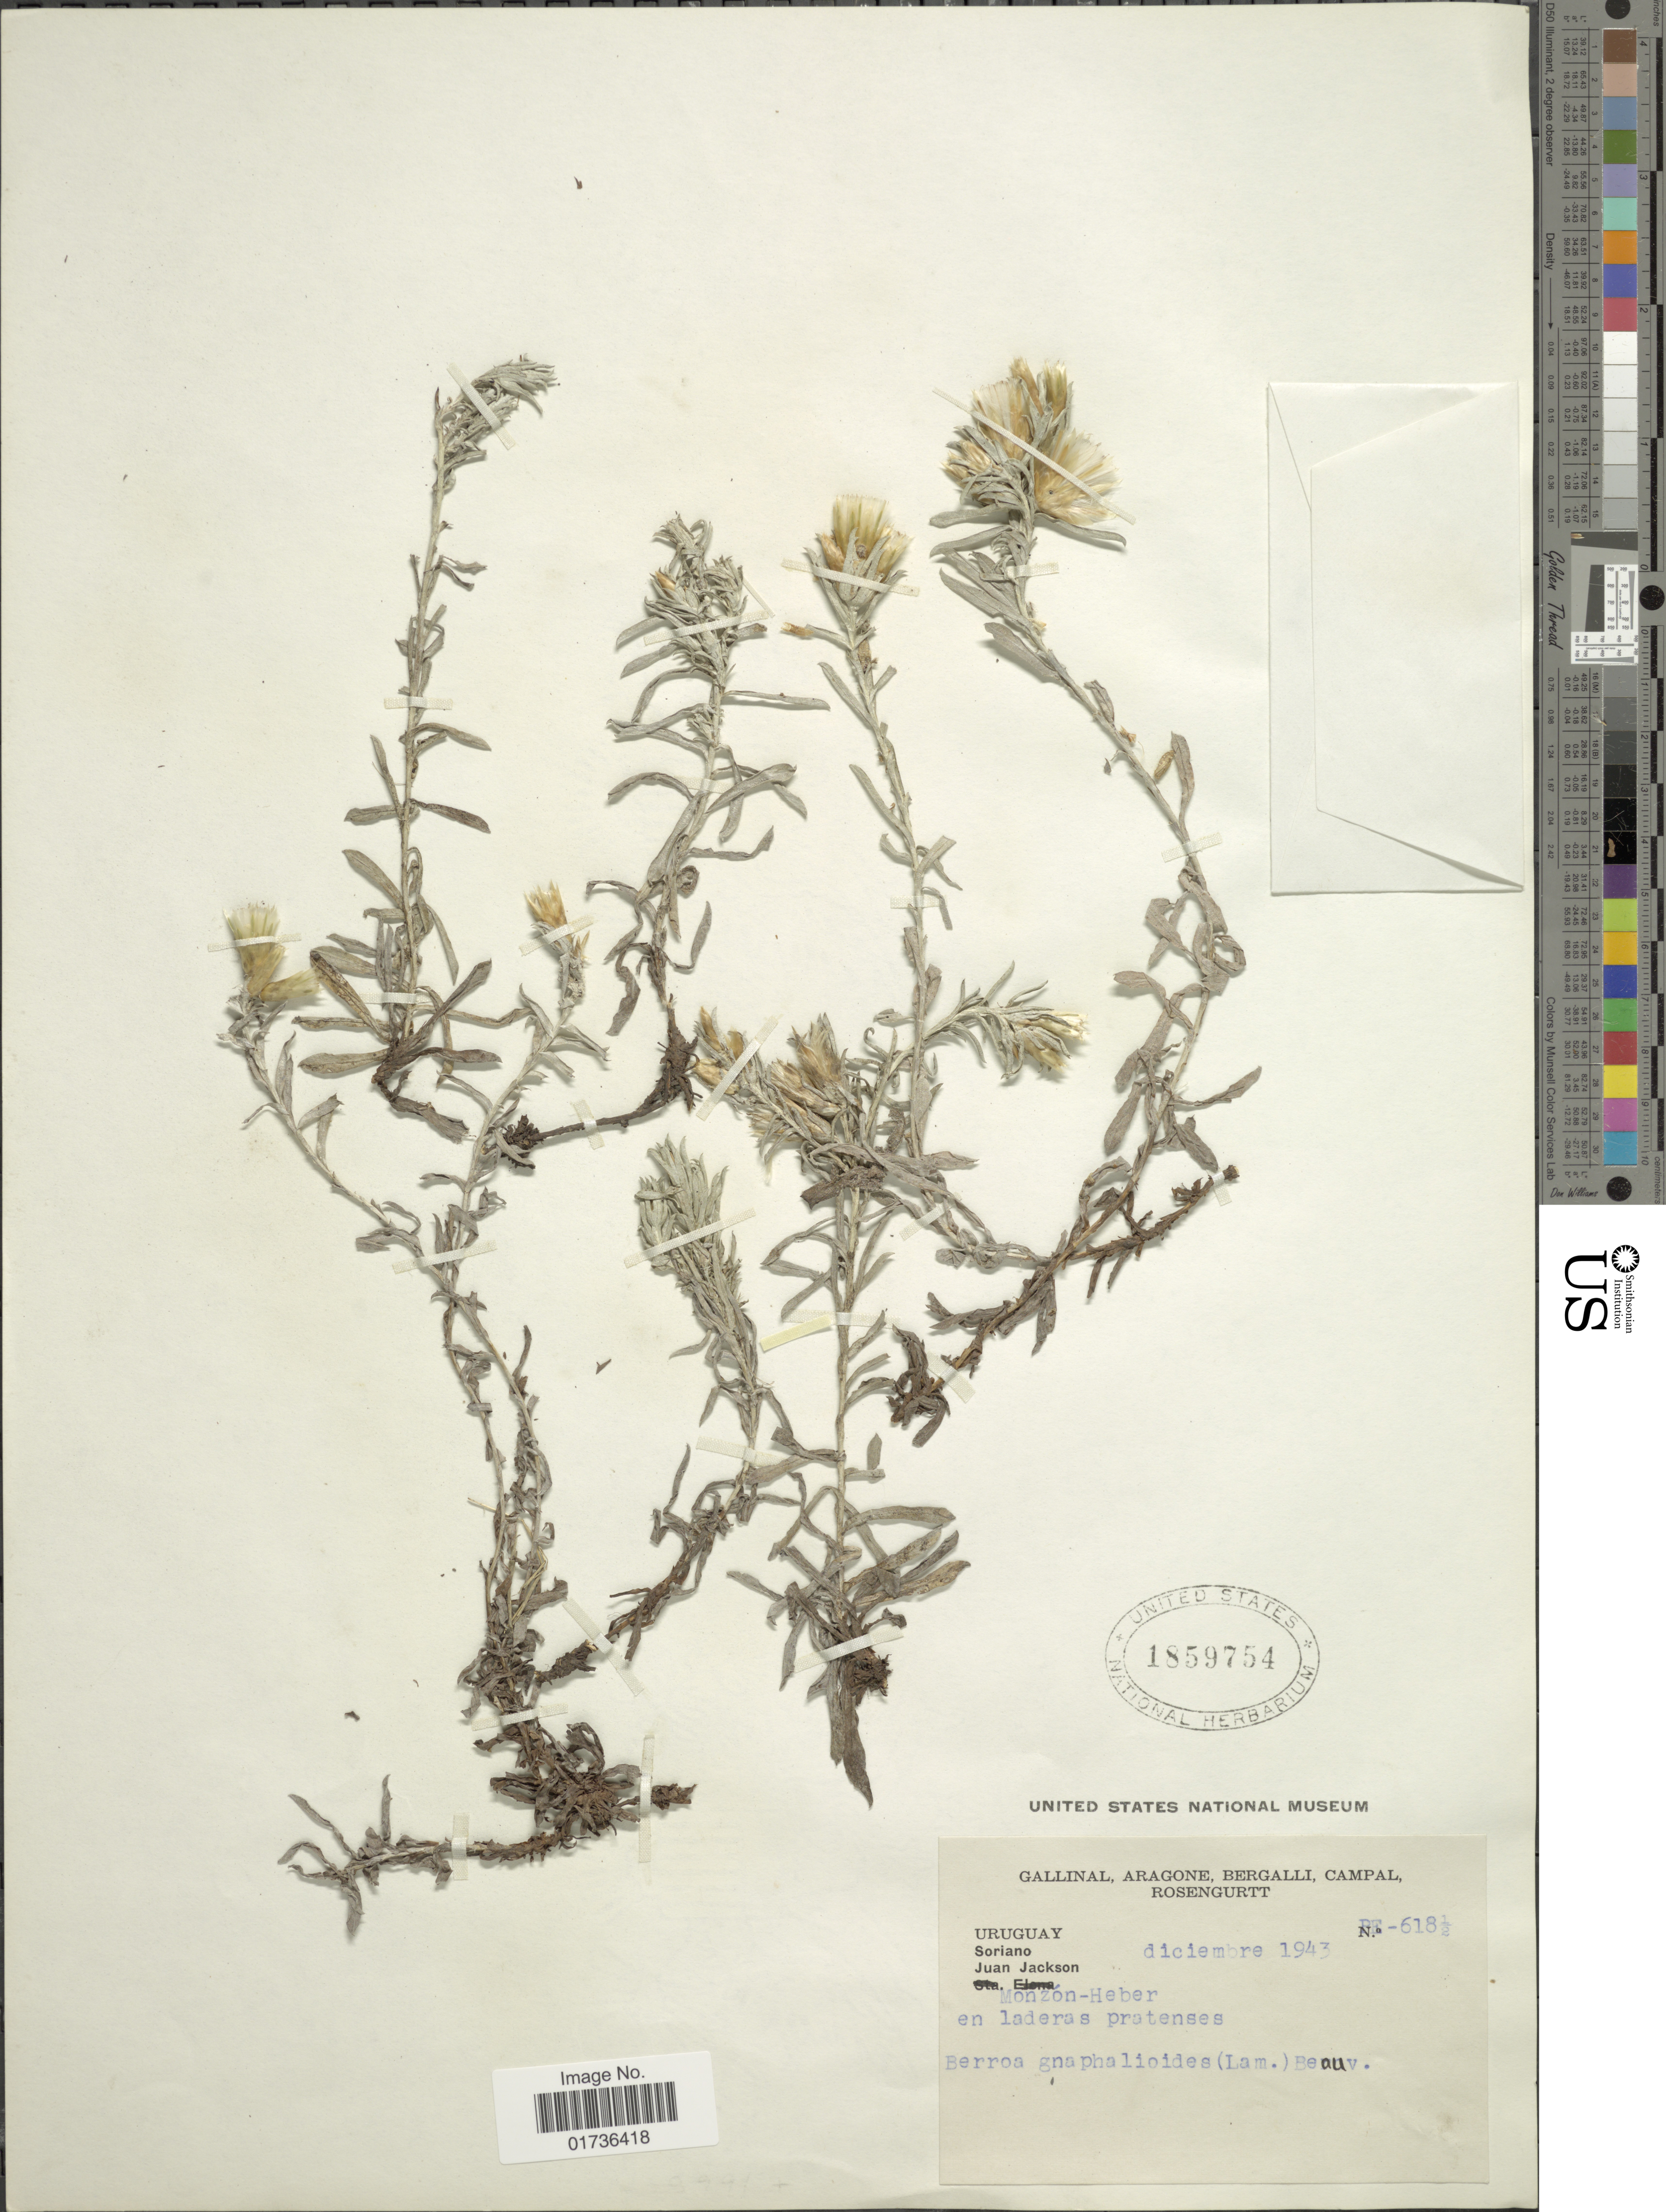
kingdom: Plantae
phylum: Tracheophyta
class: Magnoliopsida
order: Asterales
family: Asteraceae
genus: Berroa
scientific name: Berroa gnaphalioides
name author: (Less.) Beauverd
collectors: -. Gallinal, -- Aragone, -- Bergalli, -- Campal & Rosengurtt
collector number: BE-618½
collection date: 1943-12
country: Uruguay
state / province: Soriano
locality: Juan Jackson, Monzon-Heber en laderas pratenses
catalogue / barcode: US 1859754